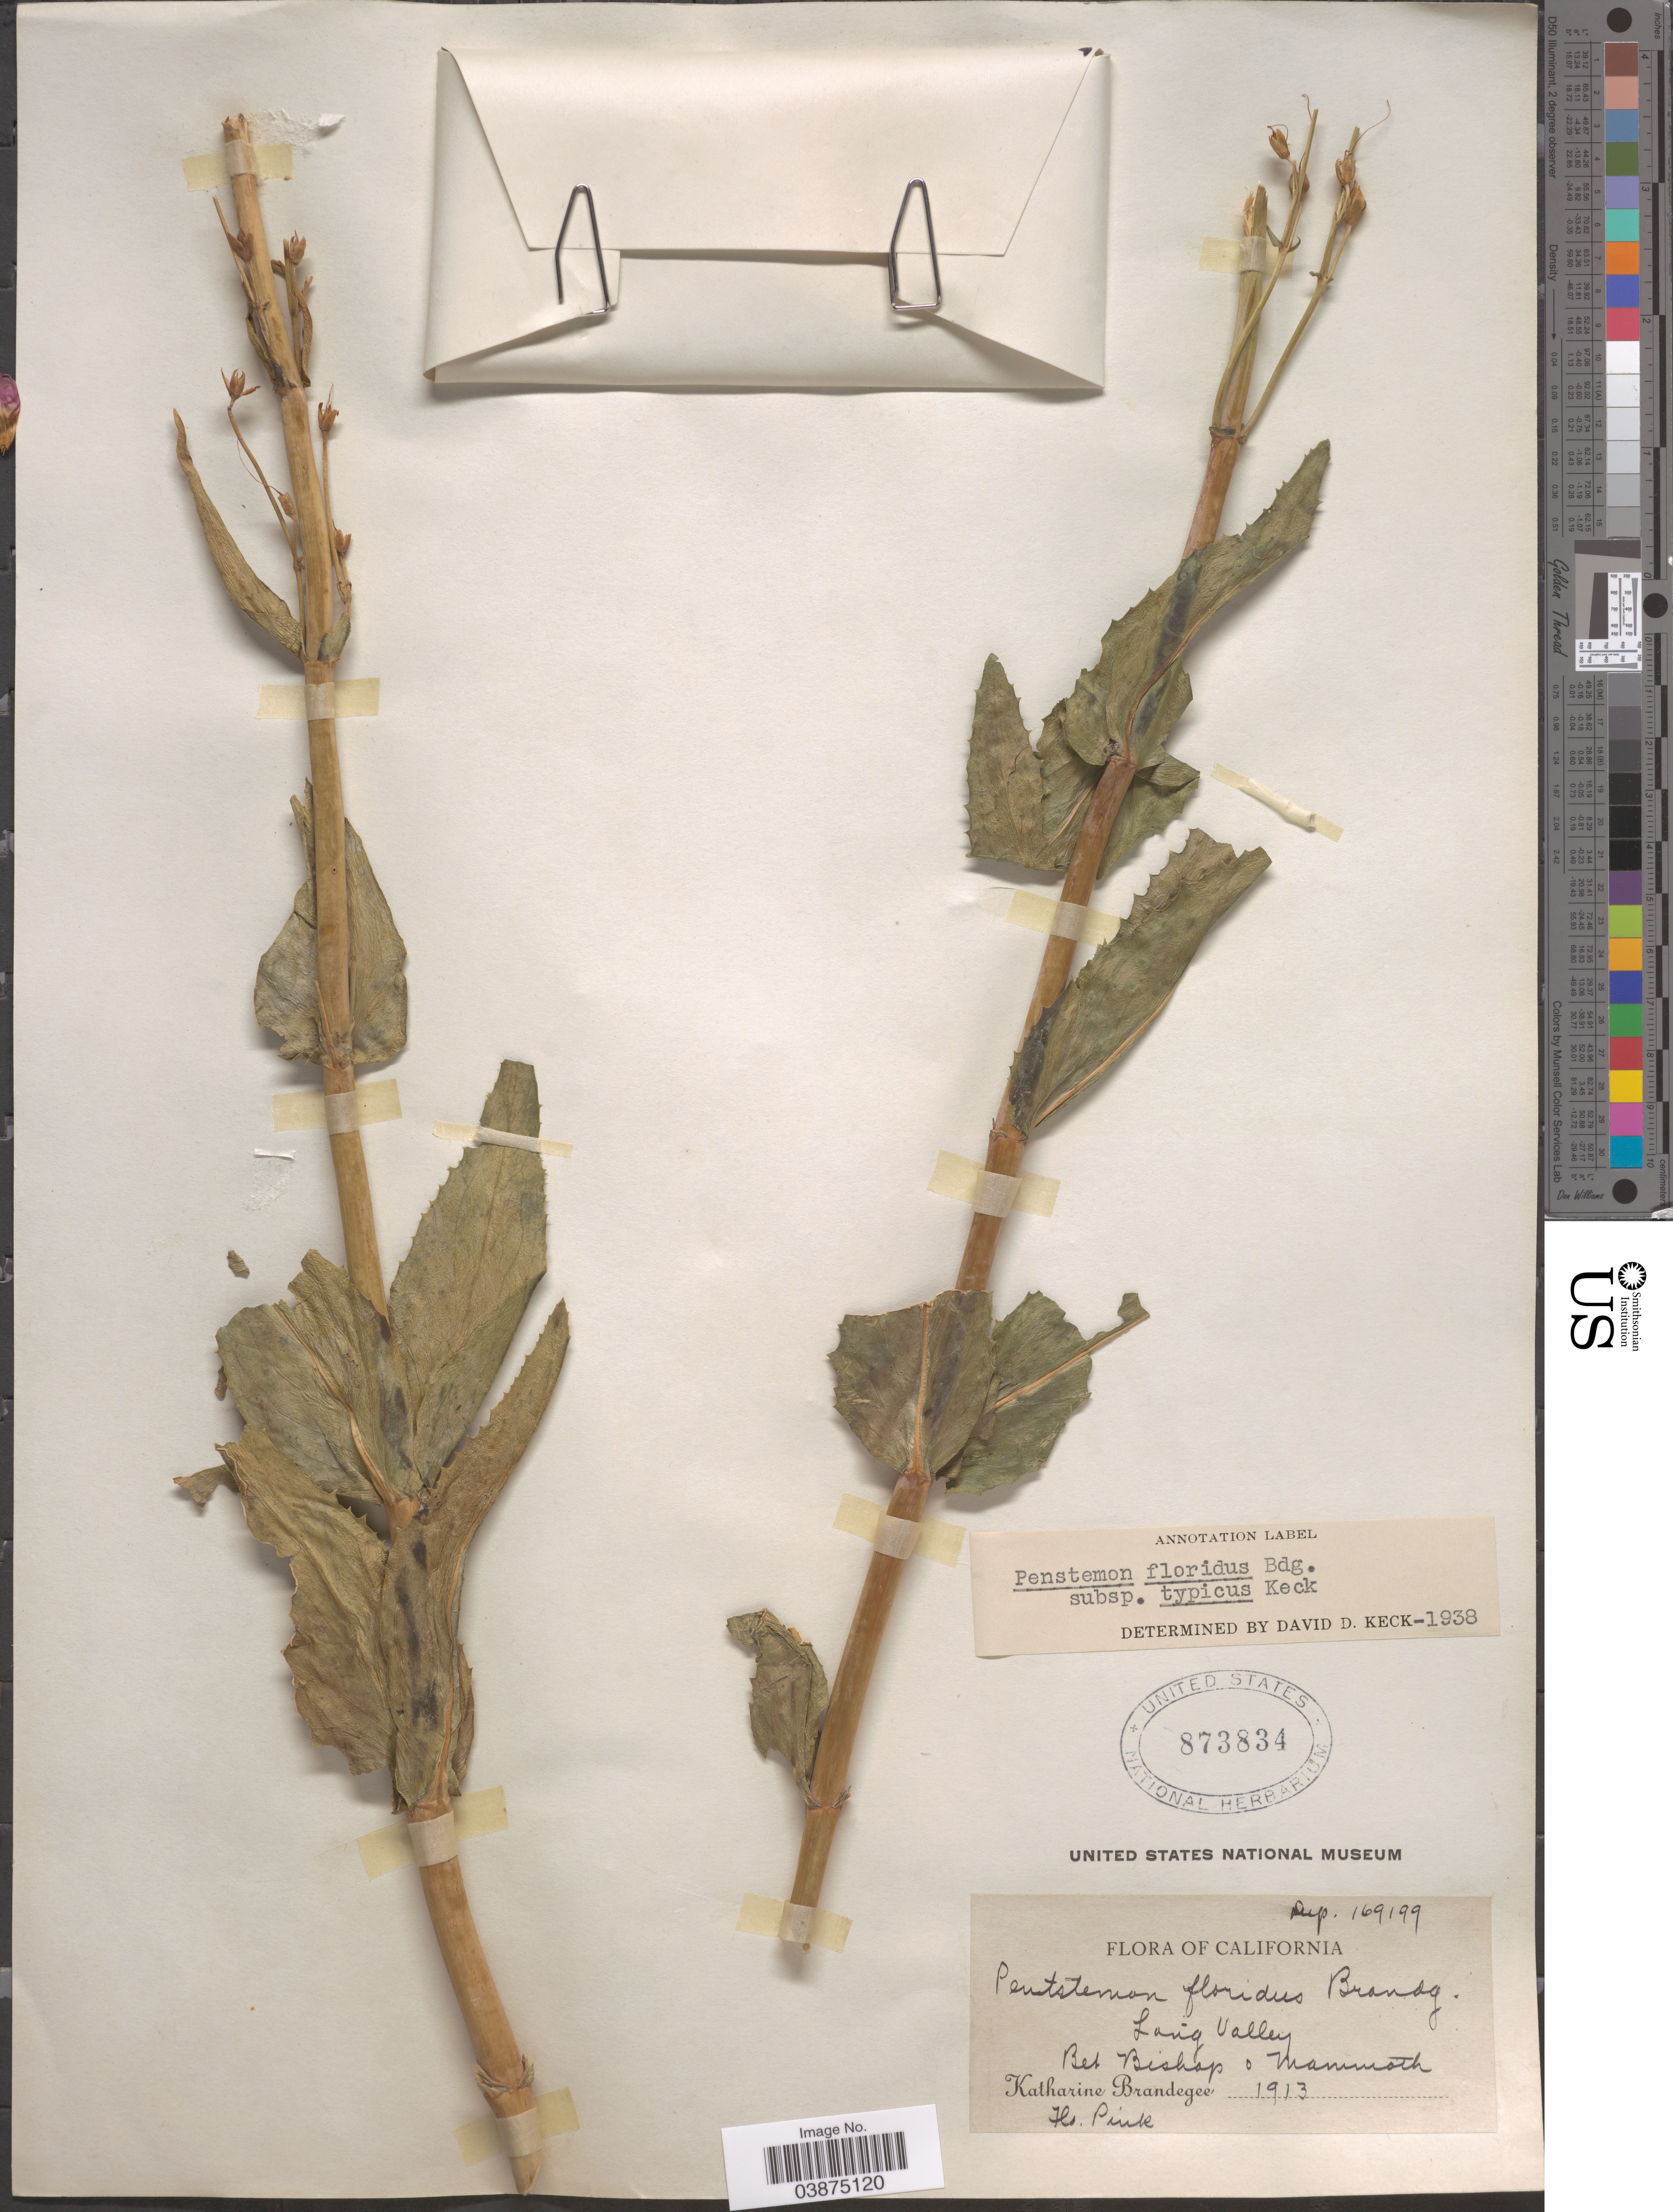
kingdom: Plantae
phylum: Tracheophyta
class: Magnoliopsida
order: Lamiales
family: Plantaginaceae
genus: Penstemon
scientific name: Penstemon floridus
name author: Brandegee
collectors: M. K. Brandegee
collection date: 1913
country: United States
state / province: California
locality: Long Valley. Bet. Bishop o Mammoth.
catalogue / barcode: US 873834